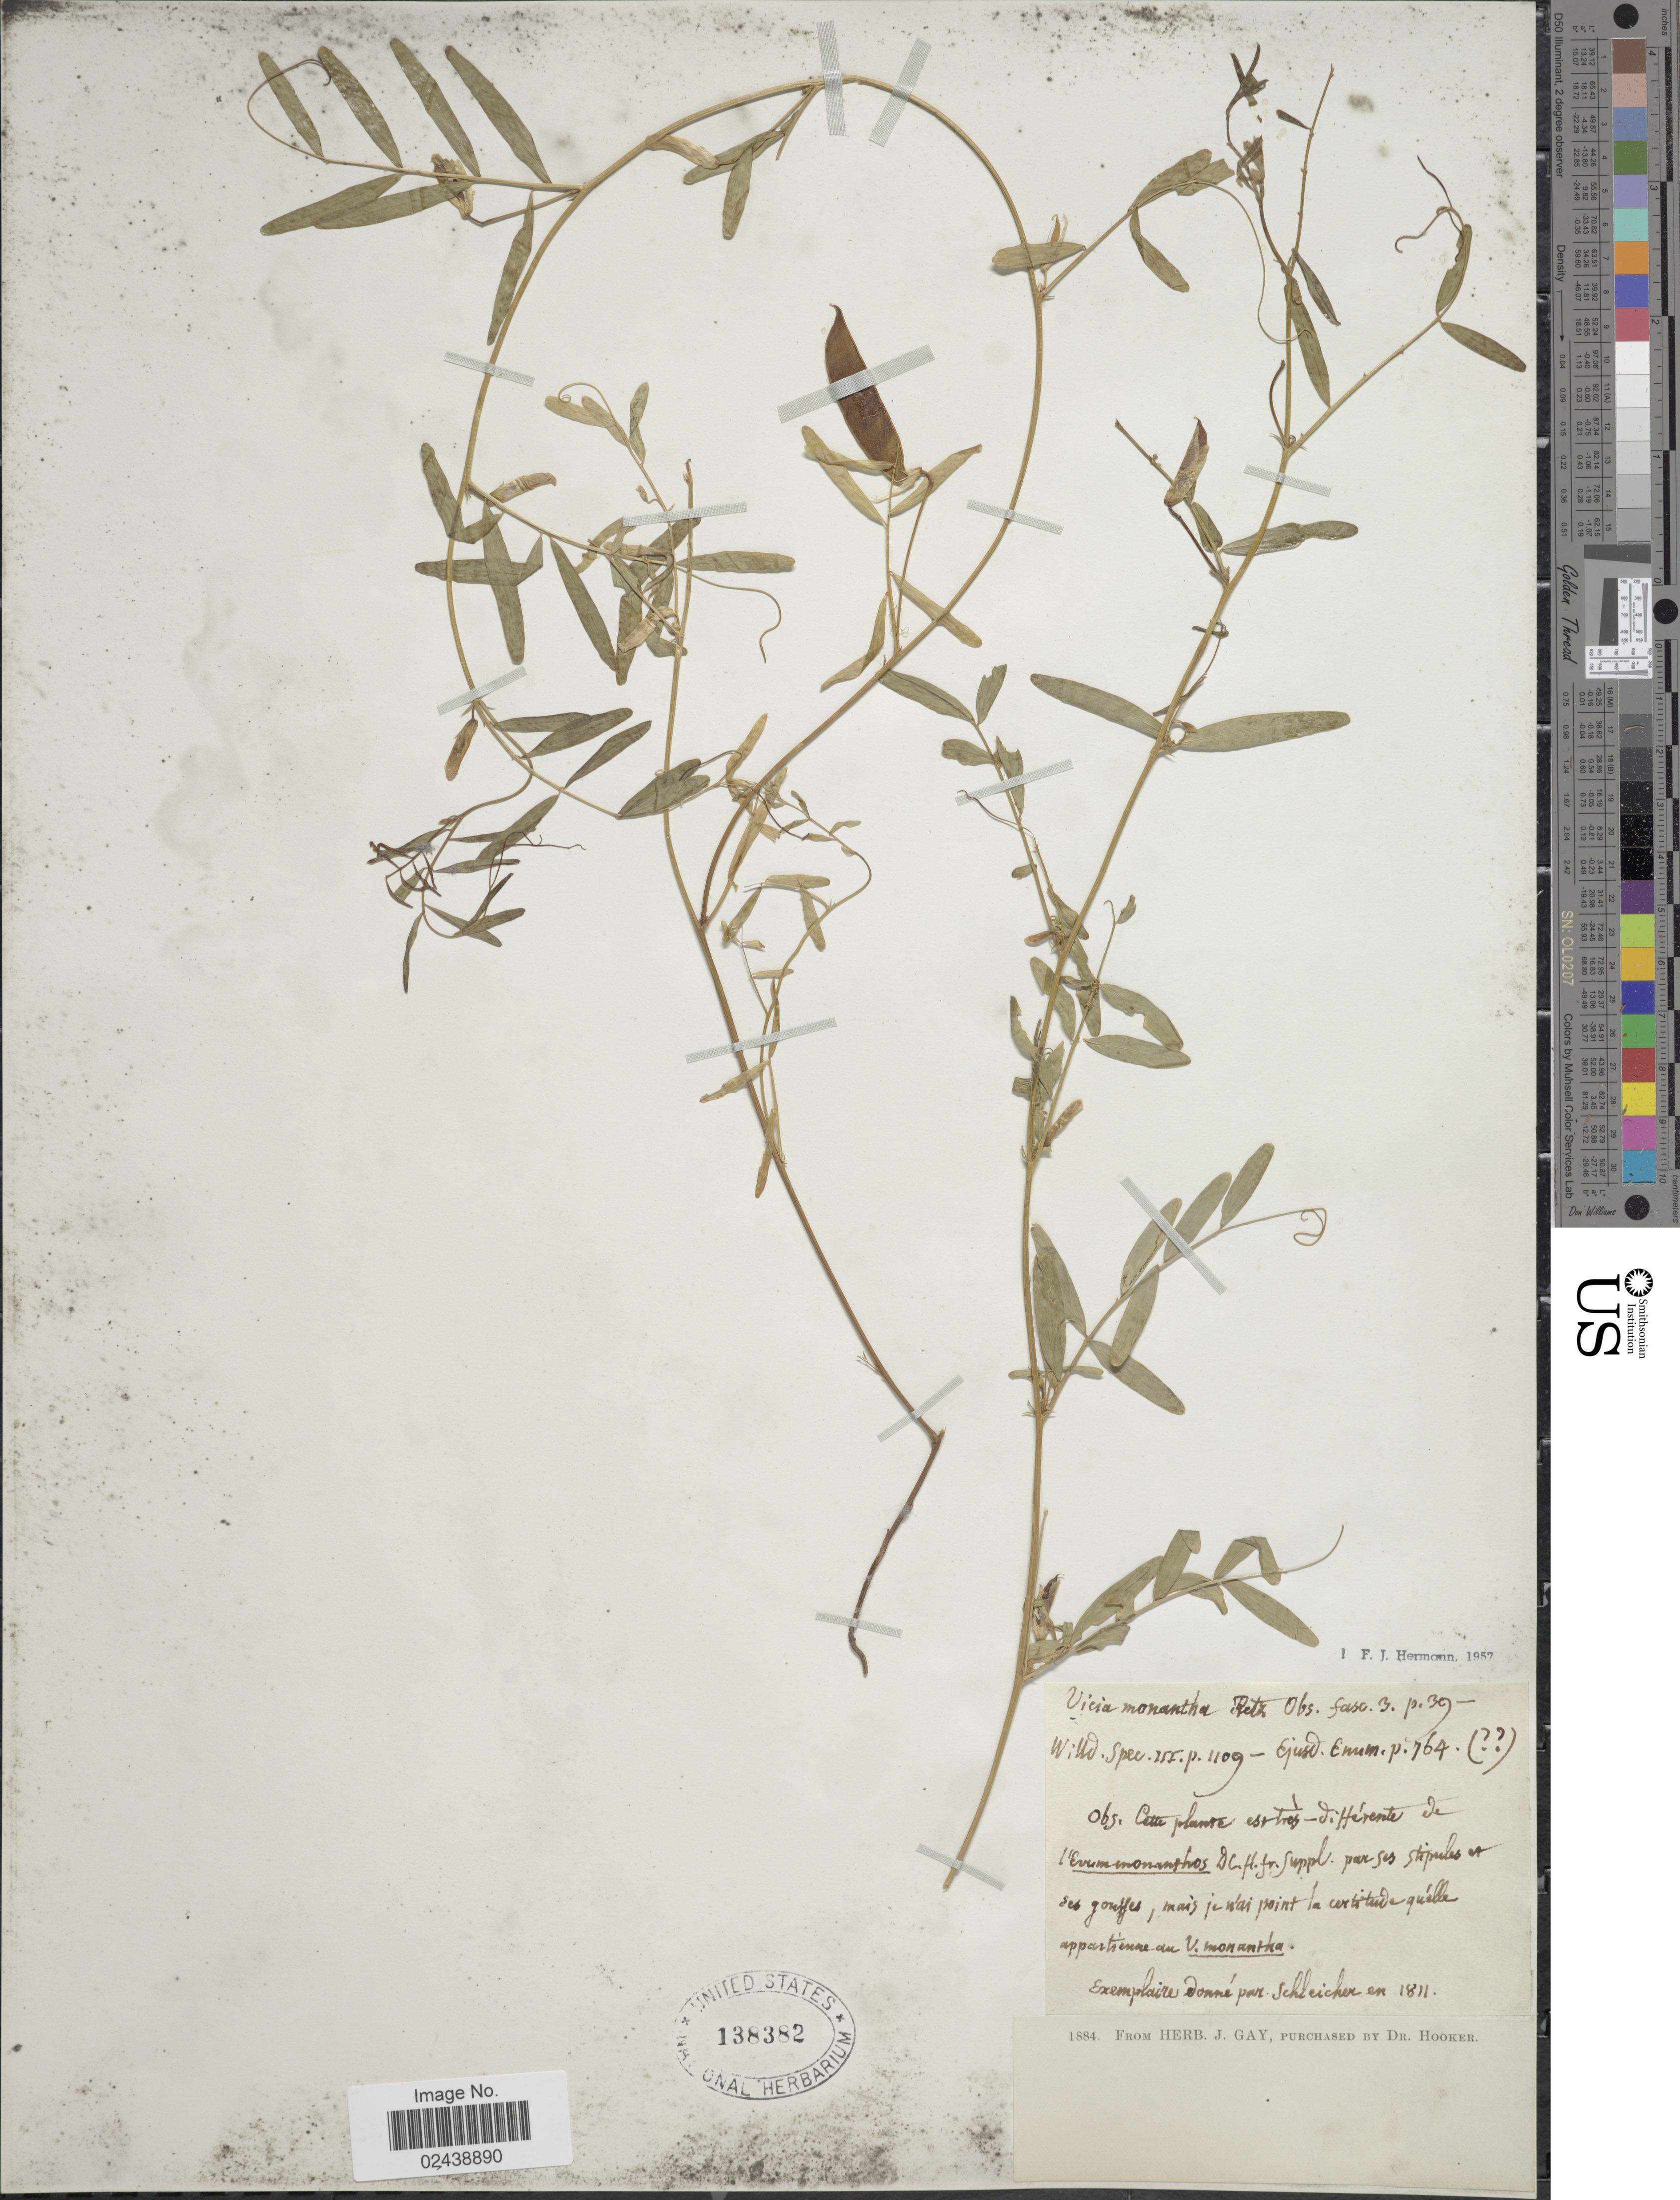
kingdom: Plantae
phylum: Tracheophyta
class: Magnoliopsida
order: Fabales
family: Fabaceae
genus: Vicia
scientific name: Vicia monantha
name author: Retz.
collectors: -- Schleicher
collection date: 1811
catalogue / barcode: US 138382